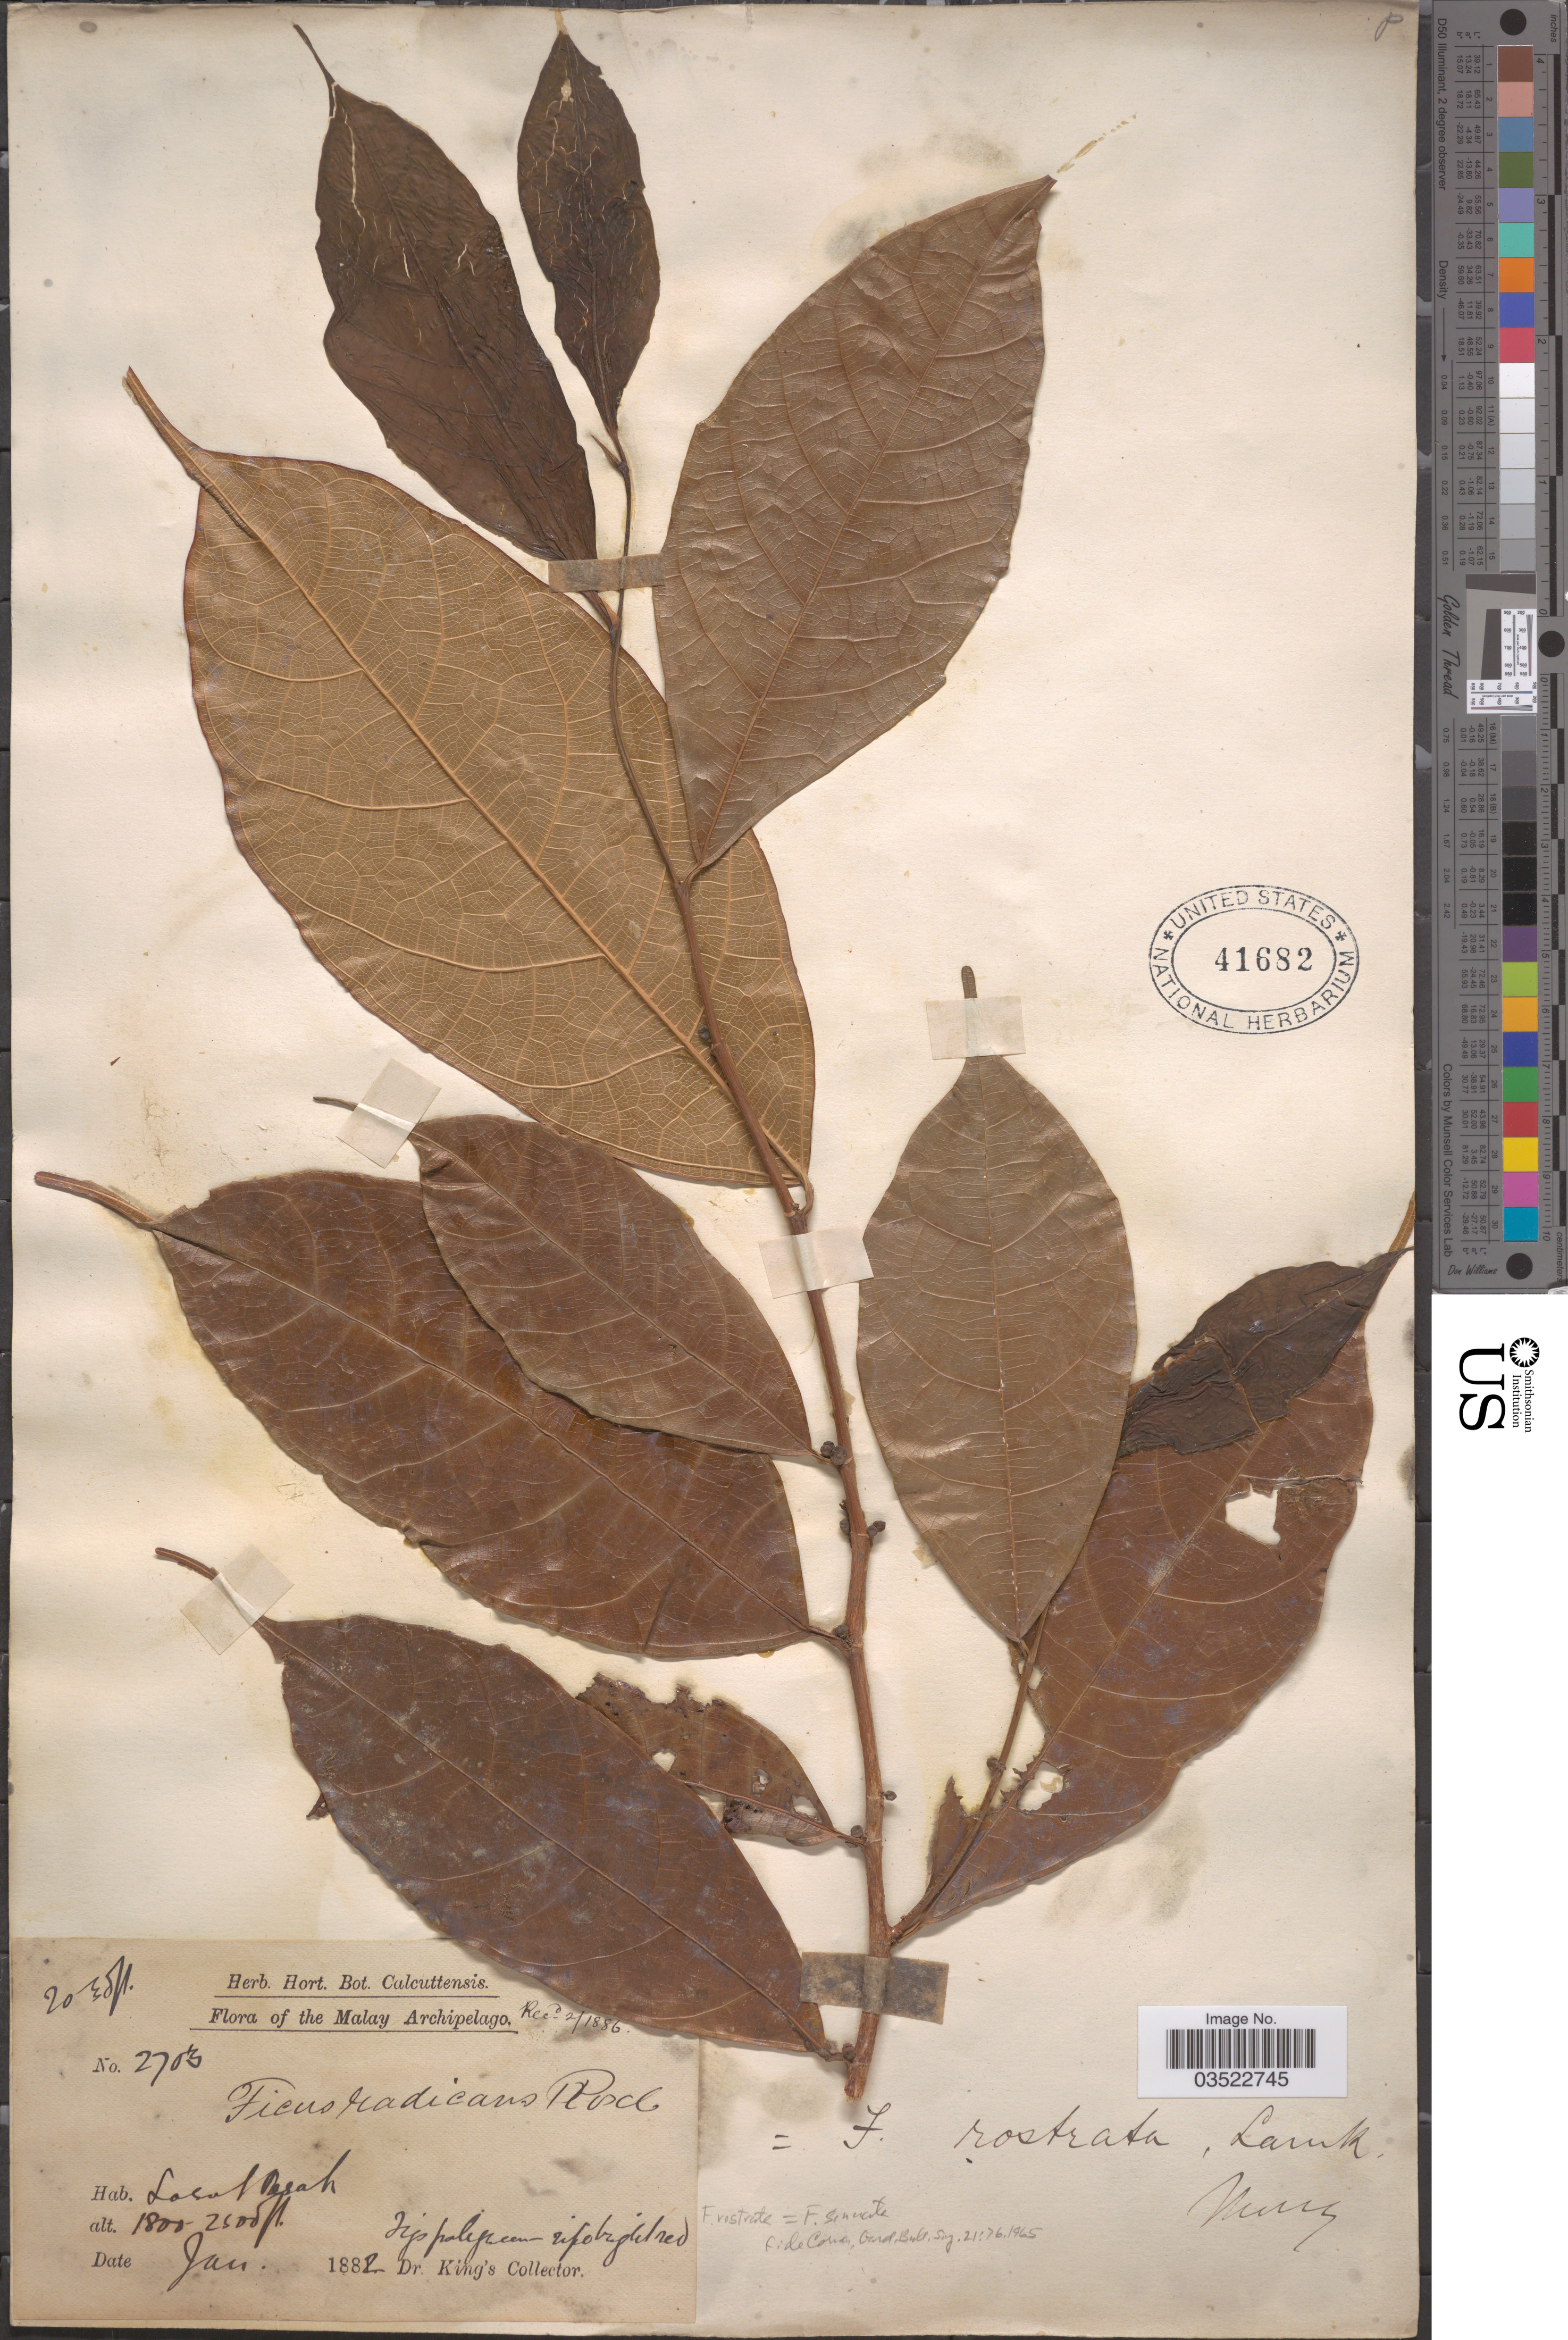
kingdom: Plantae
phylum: Tracheophyta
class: Magnoliopsida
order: Rosales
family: Moraceae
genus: Ficus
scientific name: Ficus sinuata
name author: Thunb.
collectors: Dr. King's collector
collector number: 2703*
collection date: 1882-01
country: Malaysia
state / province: Perak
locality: Malay Archipelago. Losal Perak. [interpreted]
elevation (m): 620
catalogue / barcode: US 41682